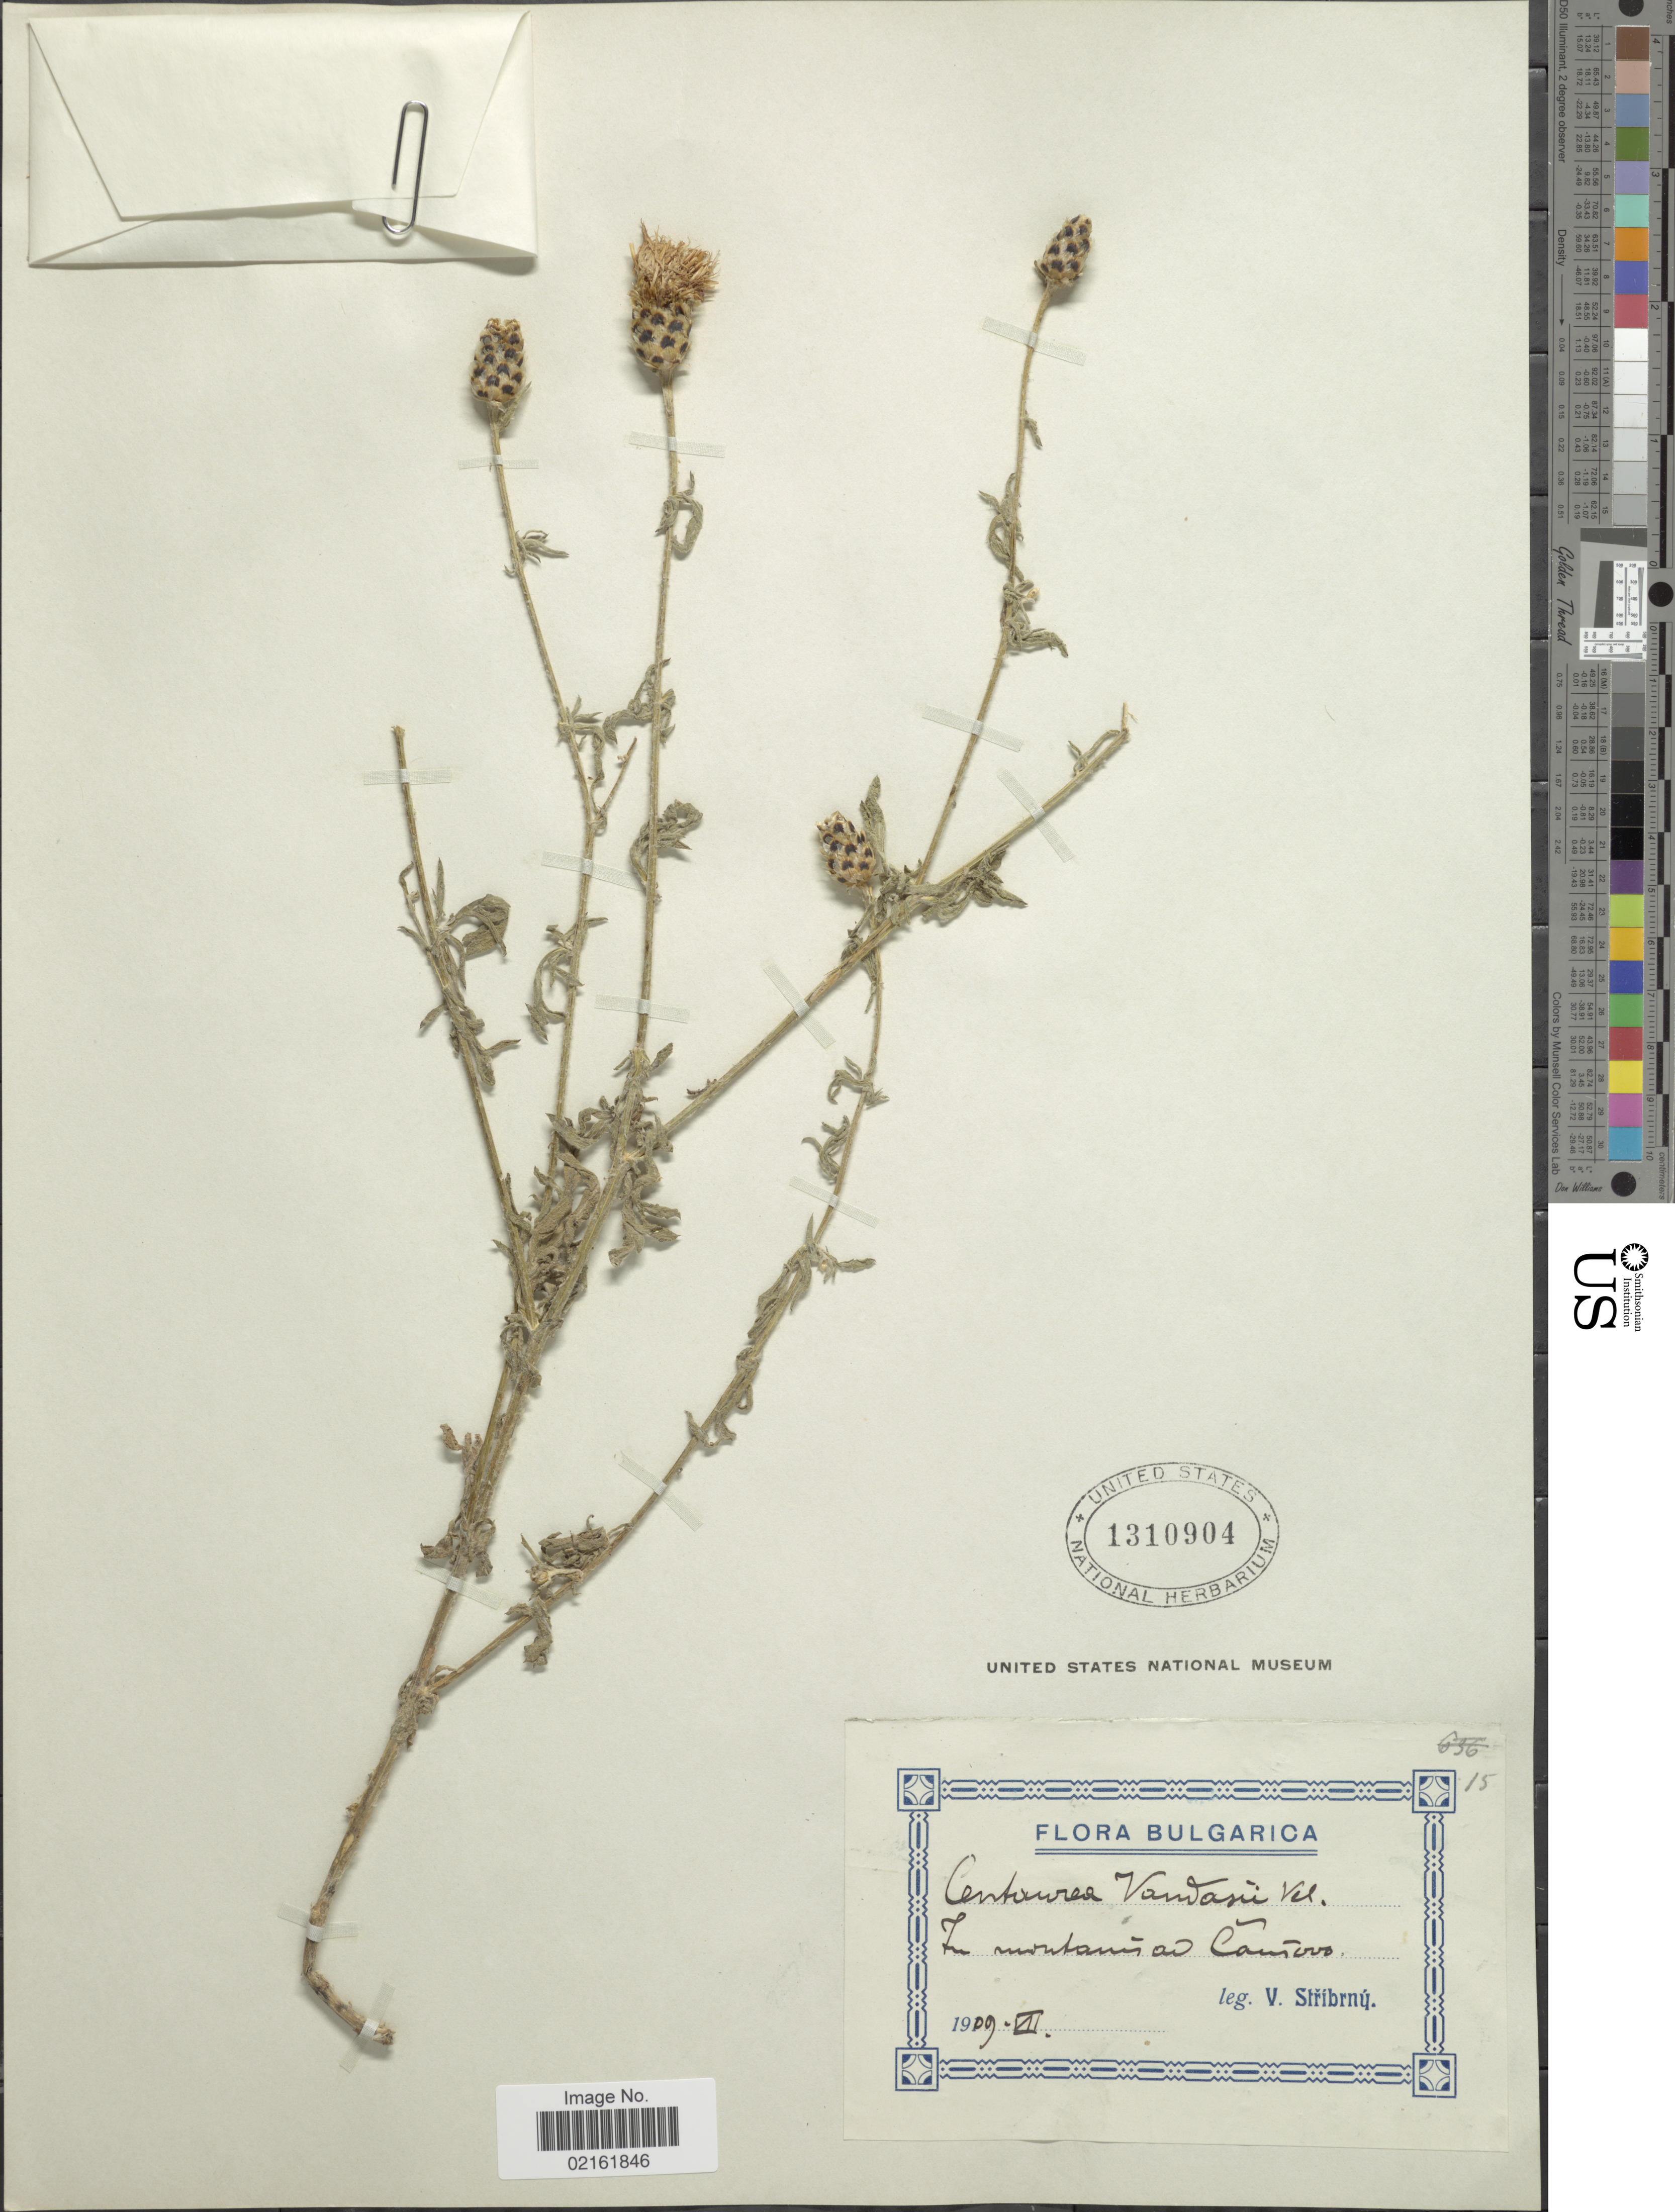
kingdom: Plantae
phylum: Tracheophyta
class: Magnoliopsida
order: Asterales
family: Asteraceae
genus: Centaurea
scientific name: Centaurea vandasii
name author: Velen.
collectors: V. Stribrny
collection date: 1909-07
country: Bulgaria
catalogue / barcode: US 1310904